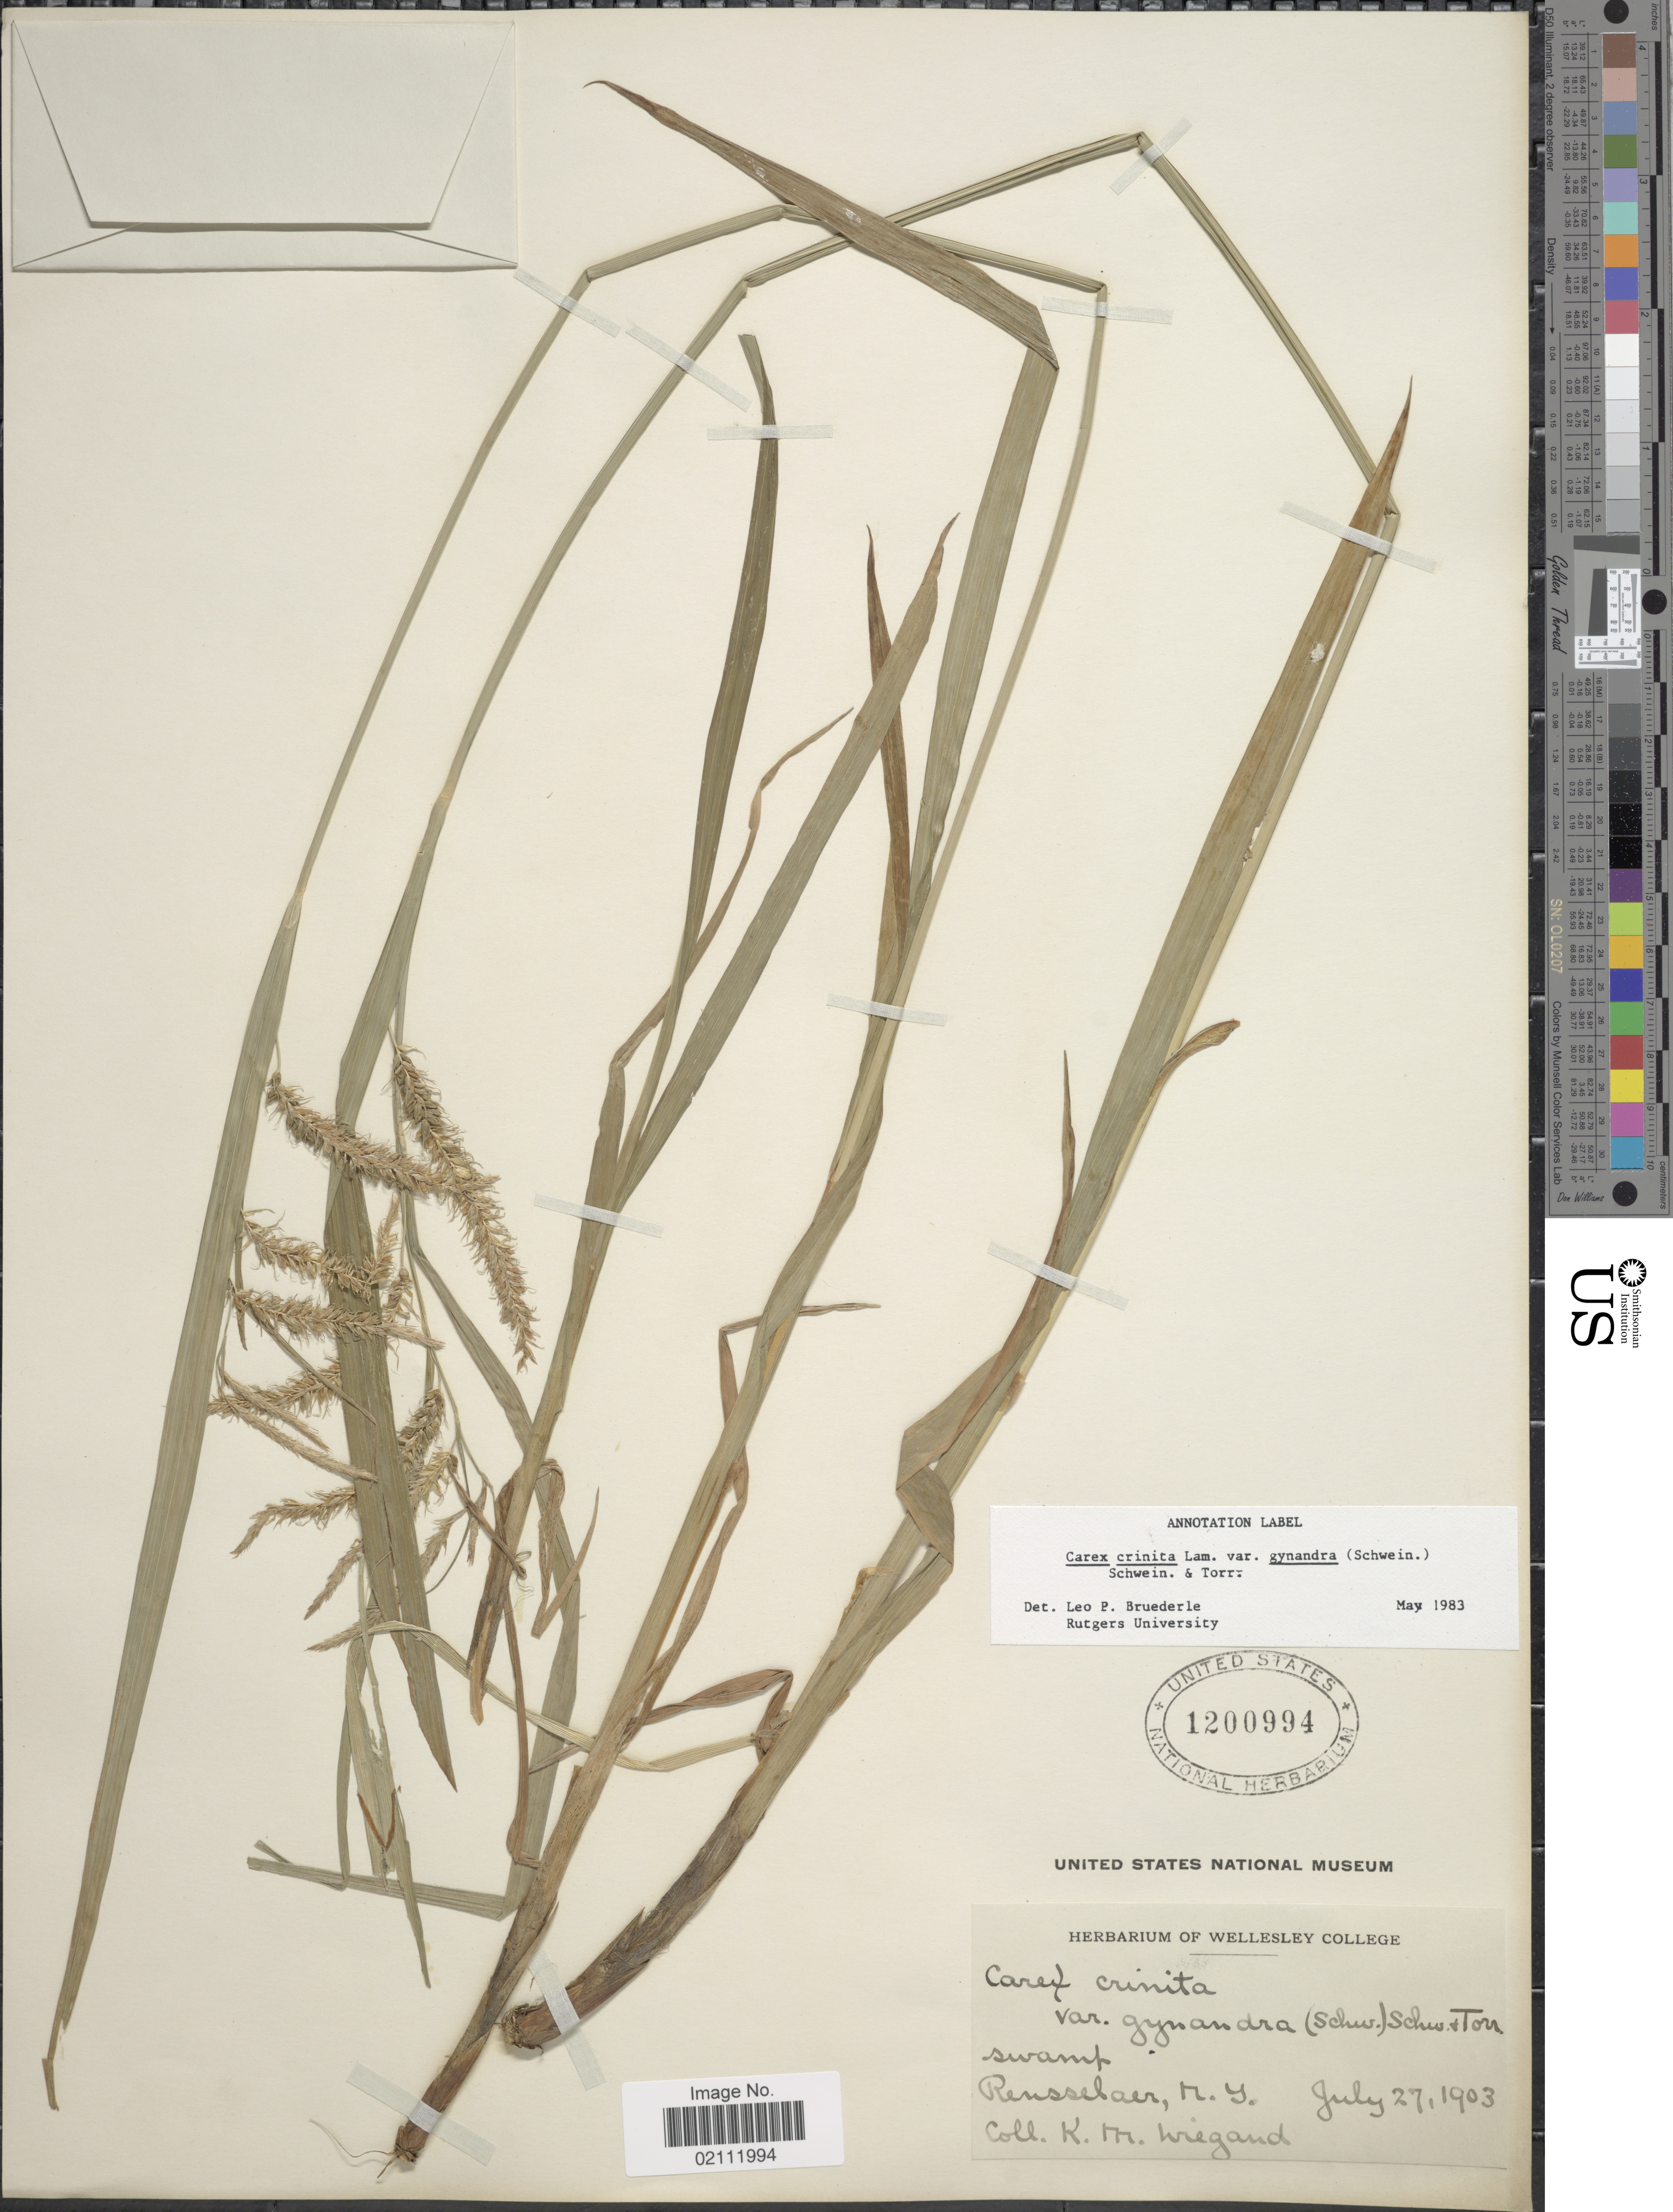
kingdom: Plantae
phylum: Tracheophyta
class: Liliopsida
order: Poales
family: Cyperaceae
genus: Carex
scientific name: Carex gynandra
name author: Schwein.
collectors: K. M. Wiegand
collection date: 1903-07-27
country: United States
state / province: New York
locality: Rensselaer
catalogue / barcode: US 1200994